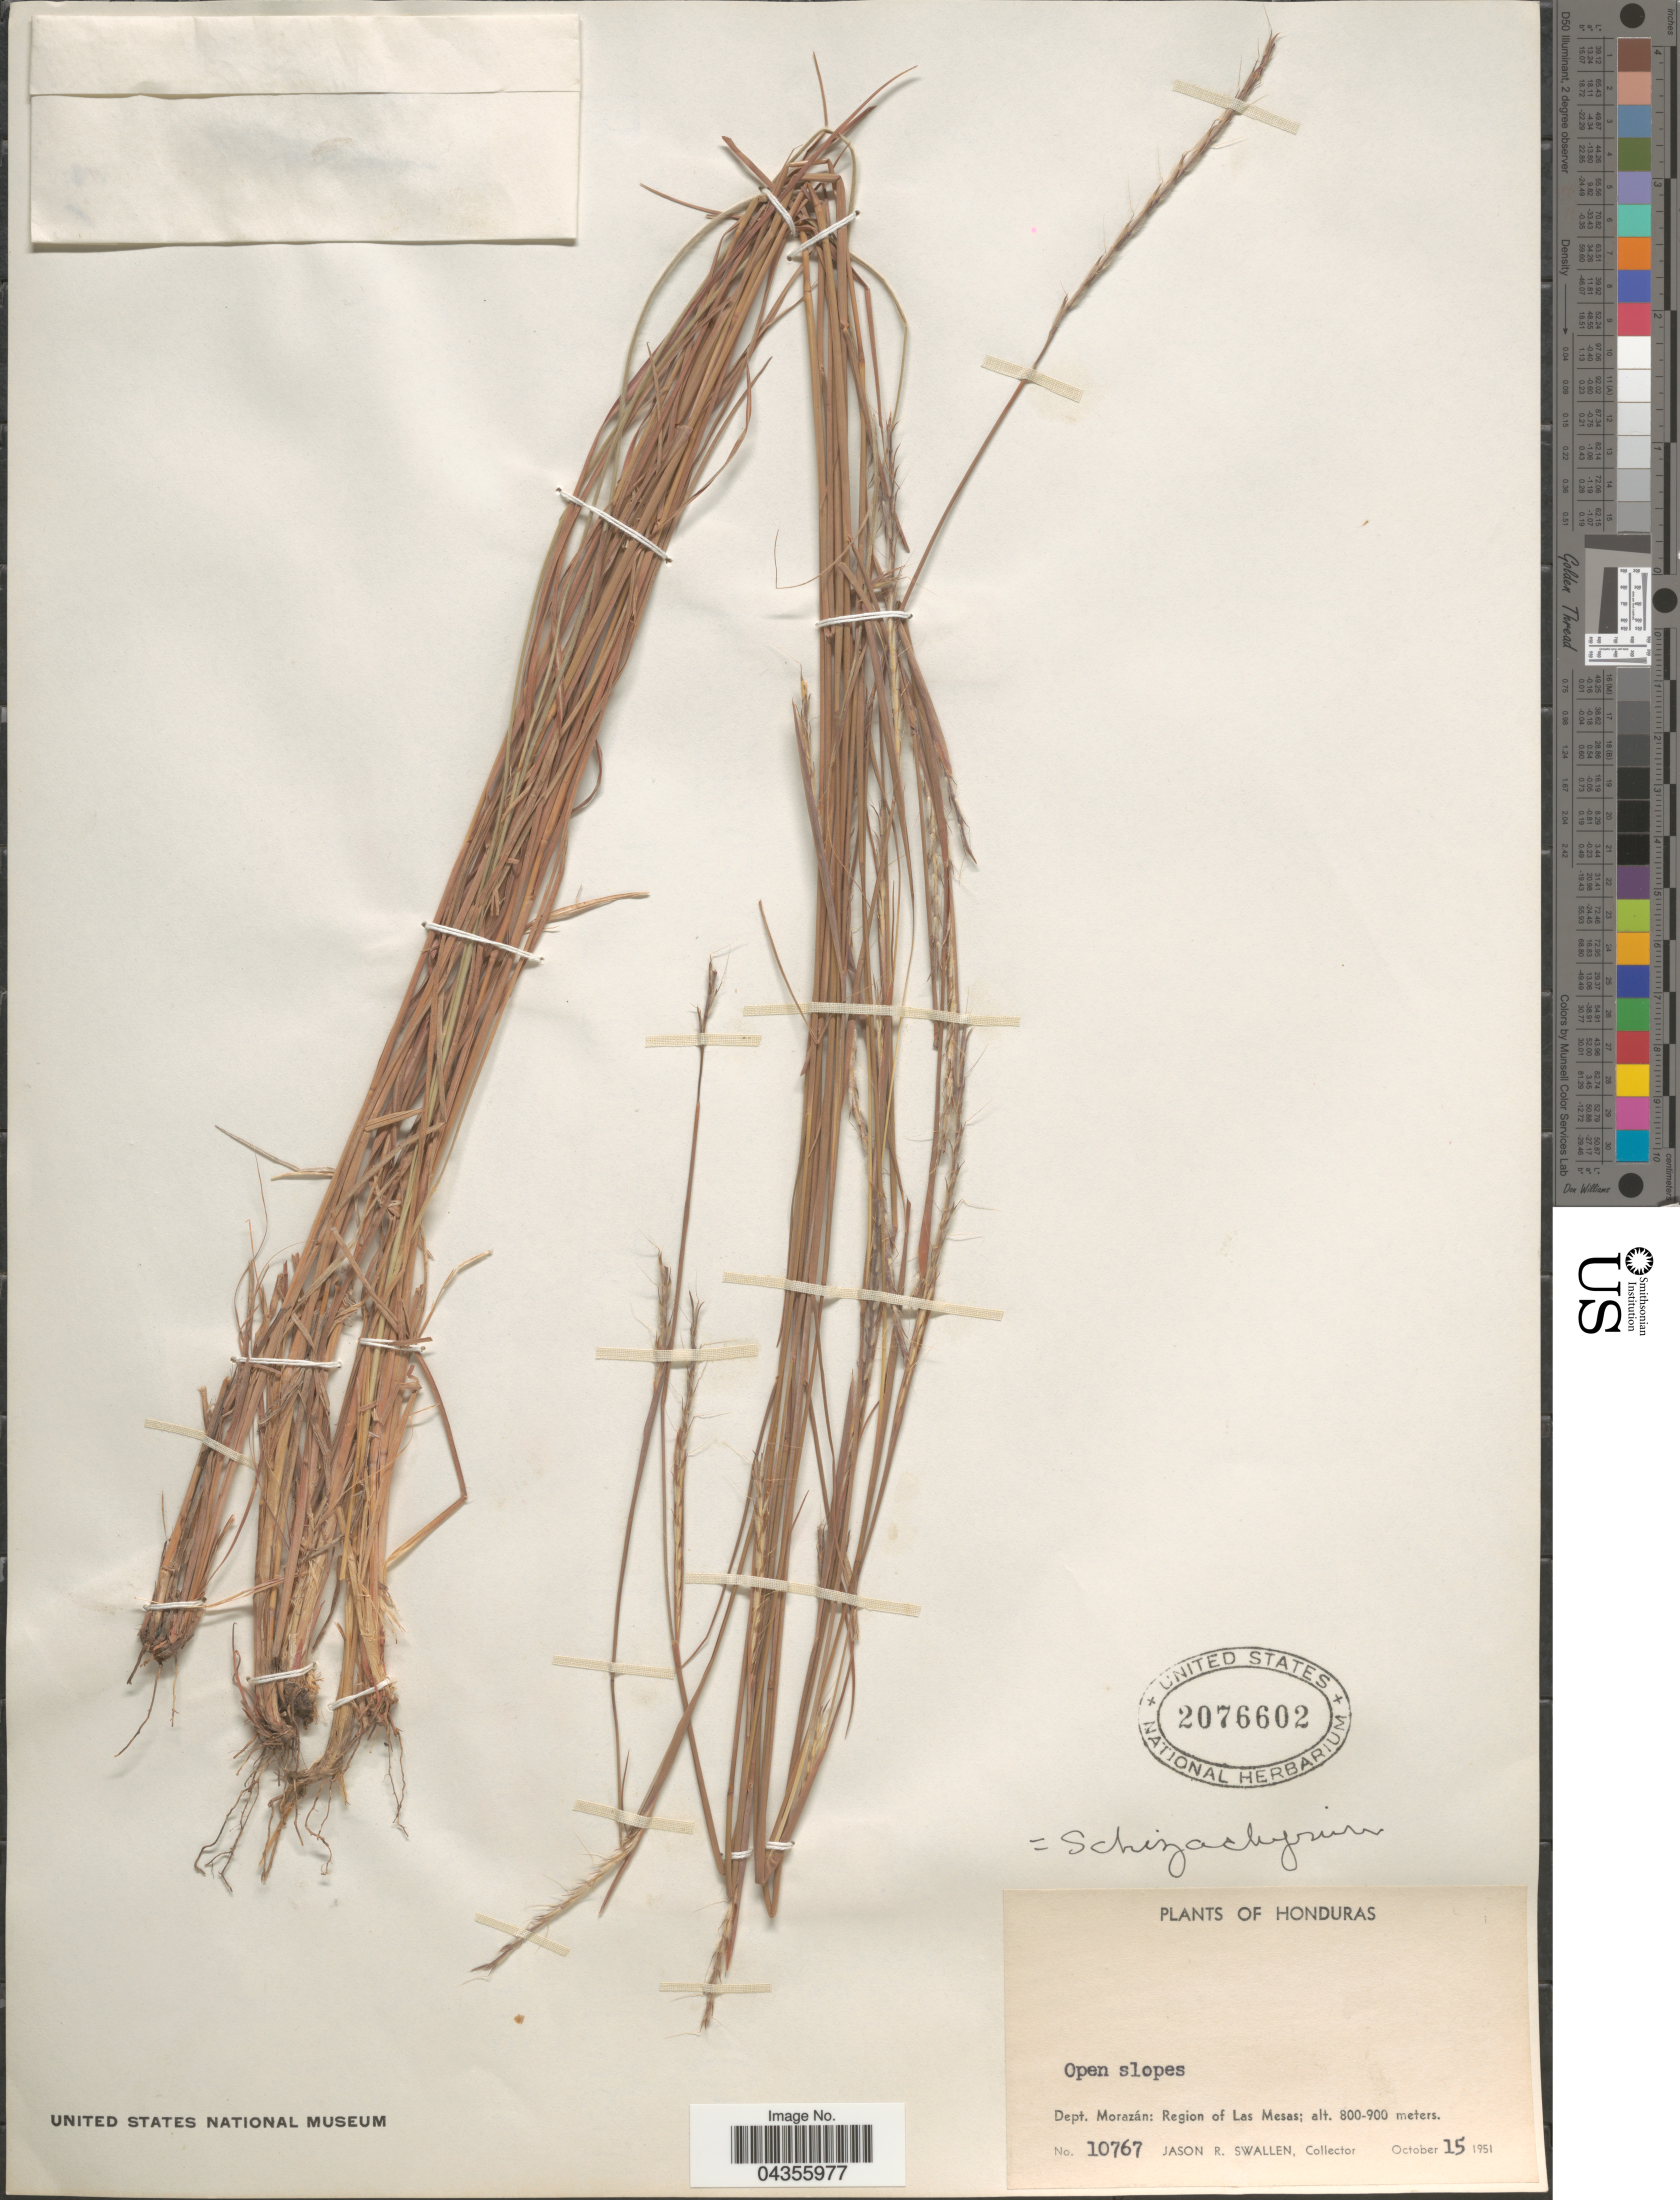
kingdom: Plantae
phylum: Tracheophyta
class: Liliopsida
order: Poales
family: Poaceae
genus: Schizachyrium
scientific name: Schizachyrium sp.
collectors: J. R. Swallen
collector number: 10767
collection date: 1951-10-15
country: Honduras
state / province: Fco. Morazán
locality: Dept. Morazán: Region of Las Mesas.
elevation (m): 800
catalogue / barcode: US 2076602